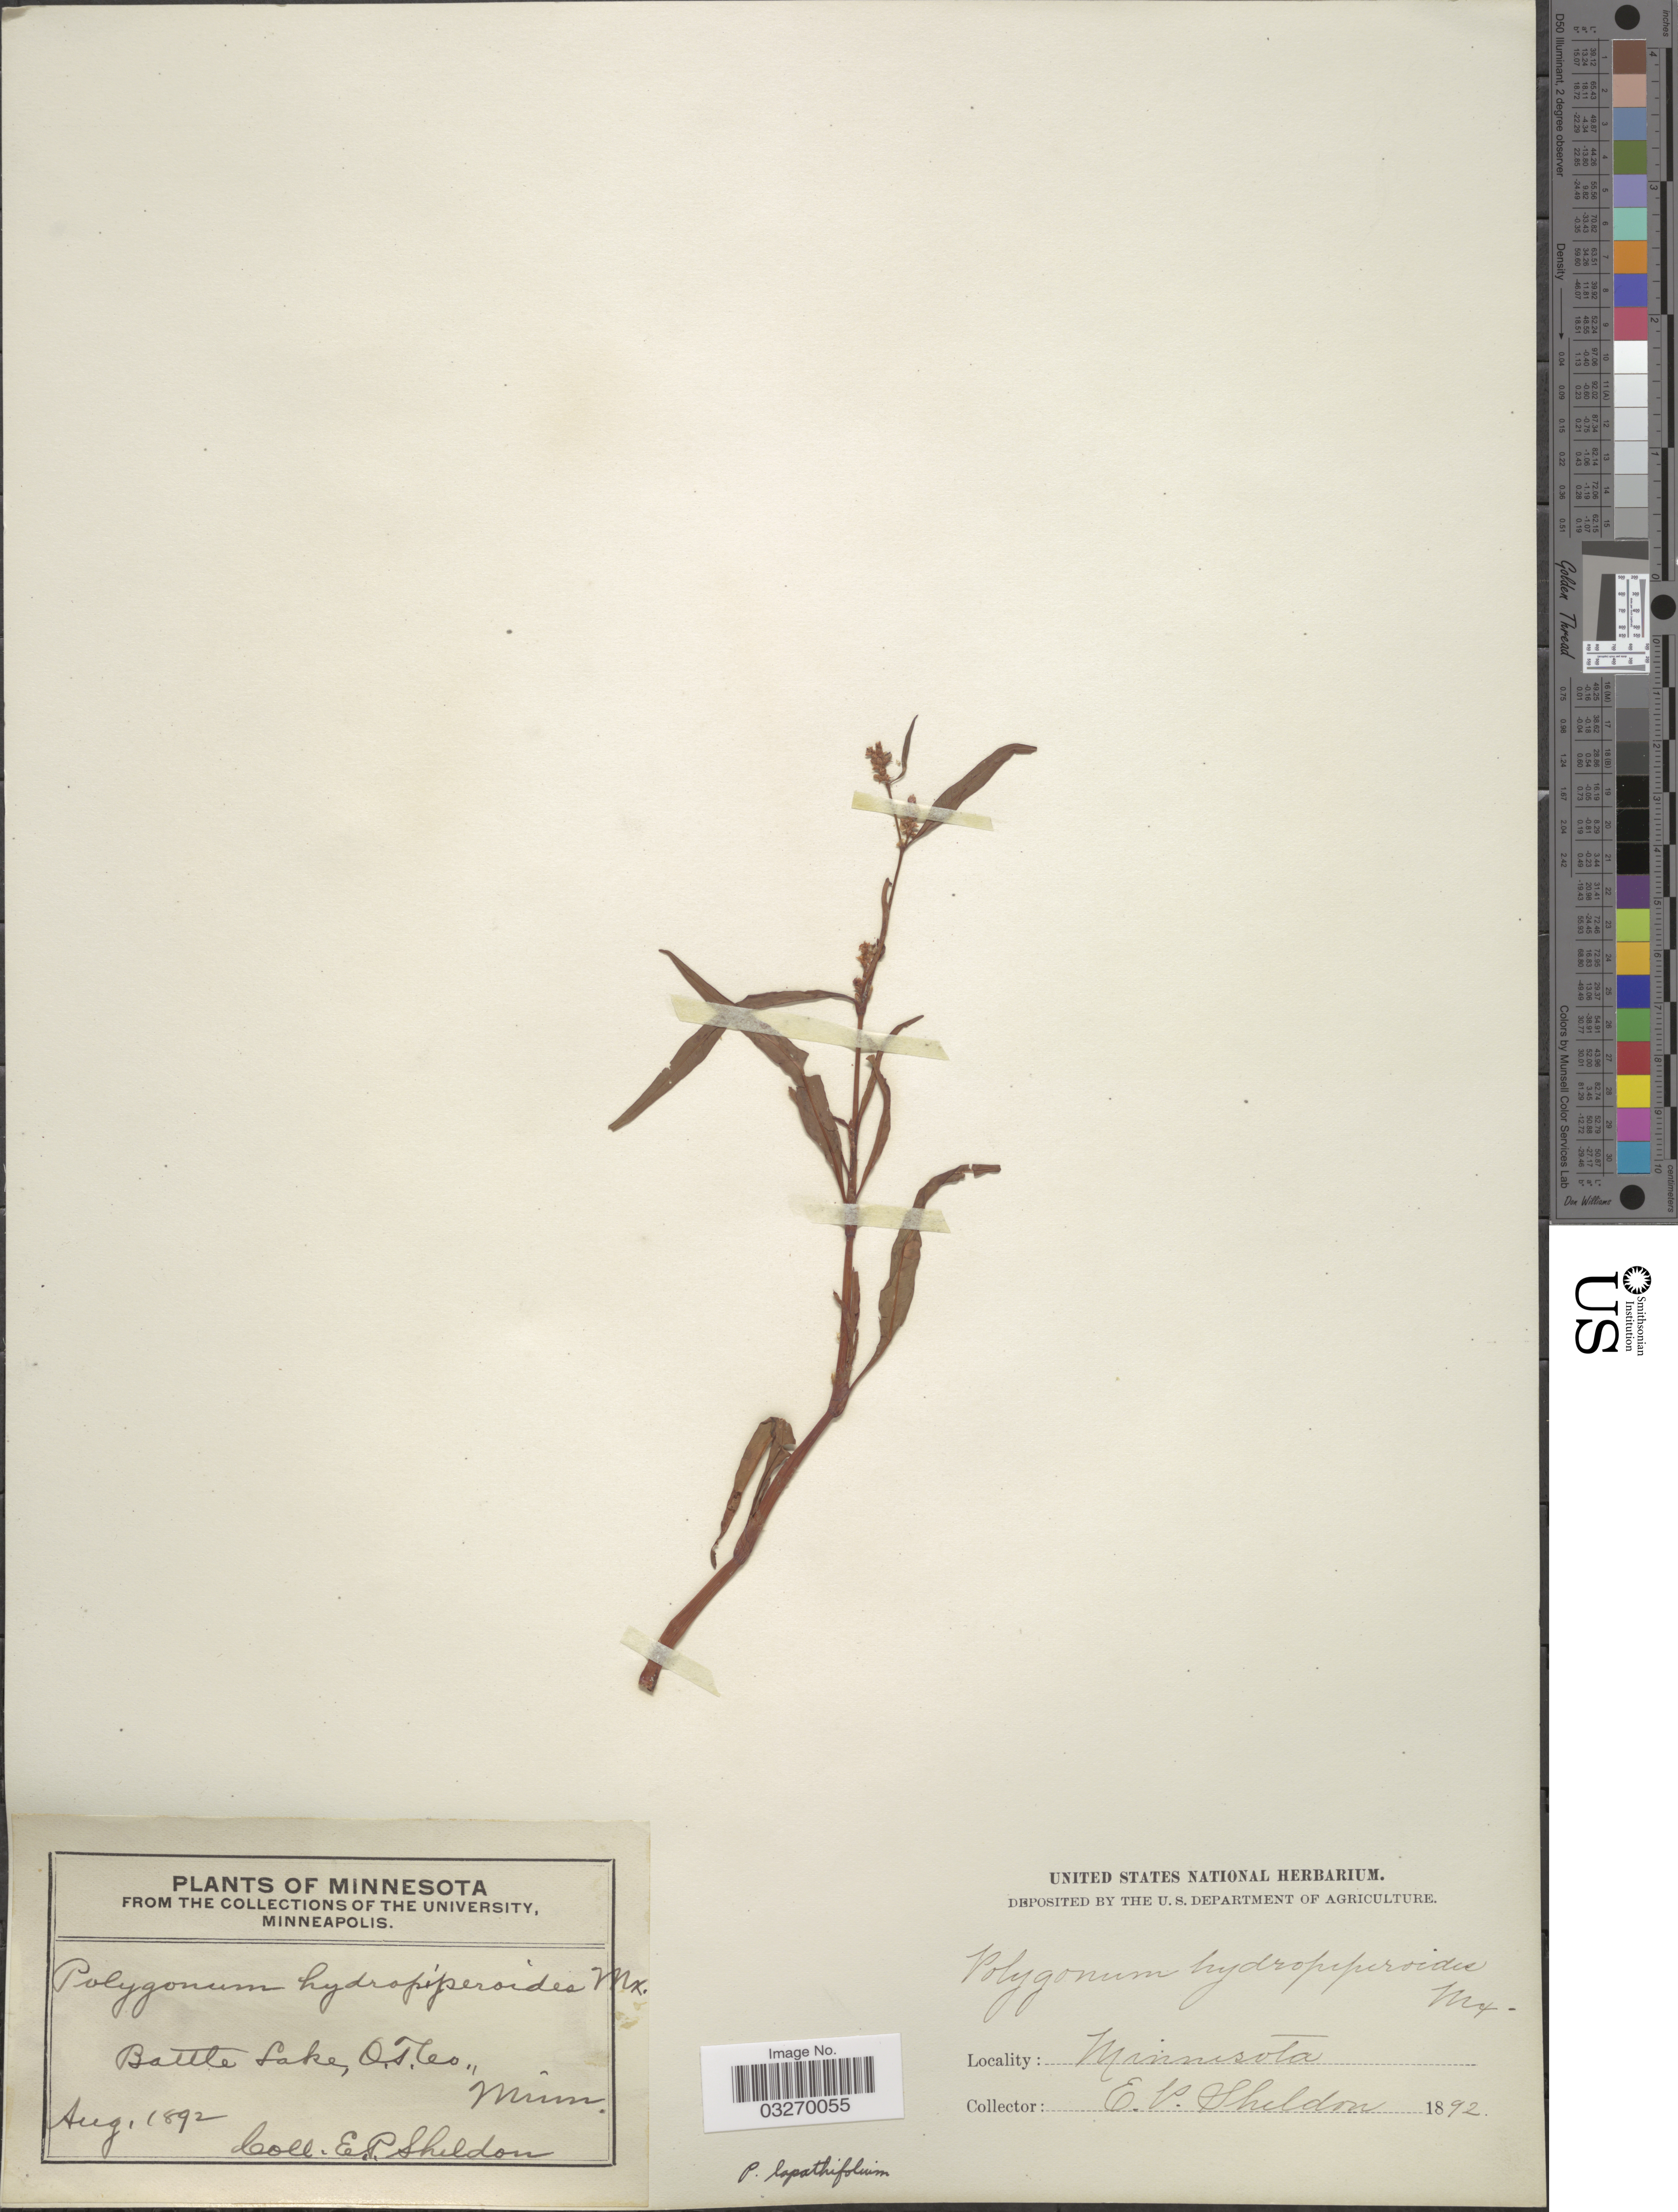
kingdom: Plantae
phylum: Tracheophyta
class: Magnoliopsida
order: Caryophyllales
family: Polygonaceae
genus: Persicaria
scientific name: Persicaria lapathifolia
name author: (L.) Delarbre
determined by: Atha, D. E.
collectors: E. P. Sheldon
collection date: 1892-08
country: United States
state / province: Minnesota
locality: Battle Lake, O.T. Co.